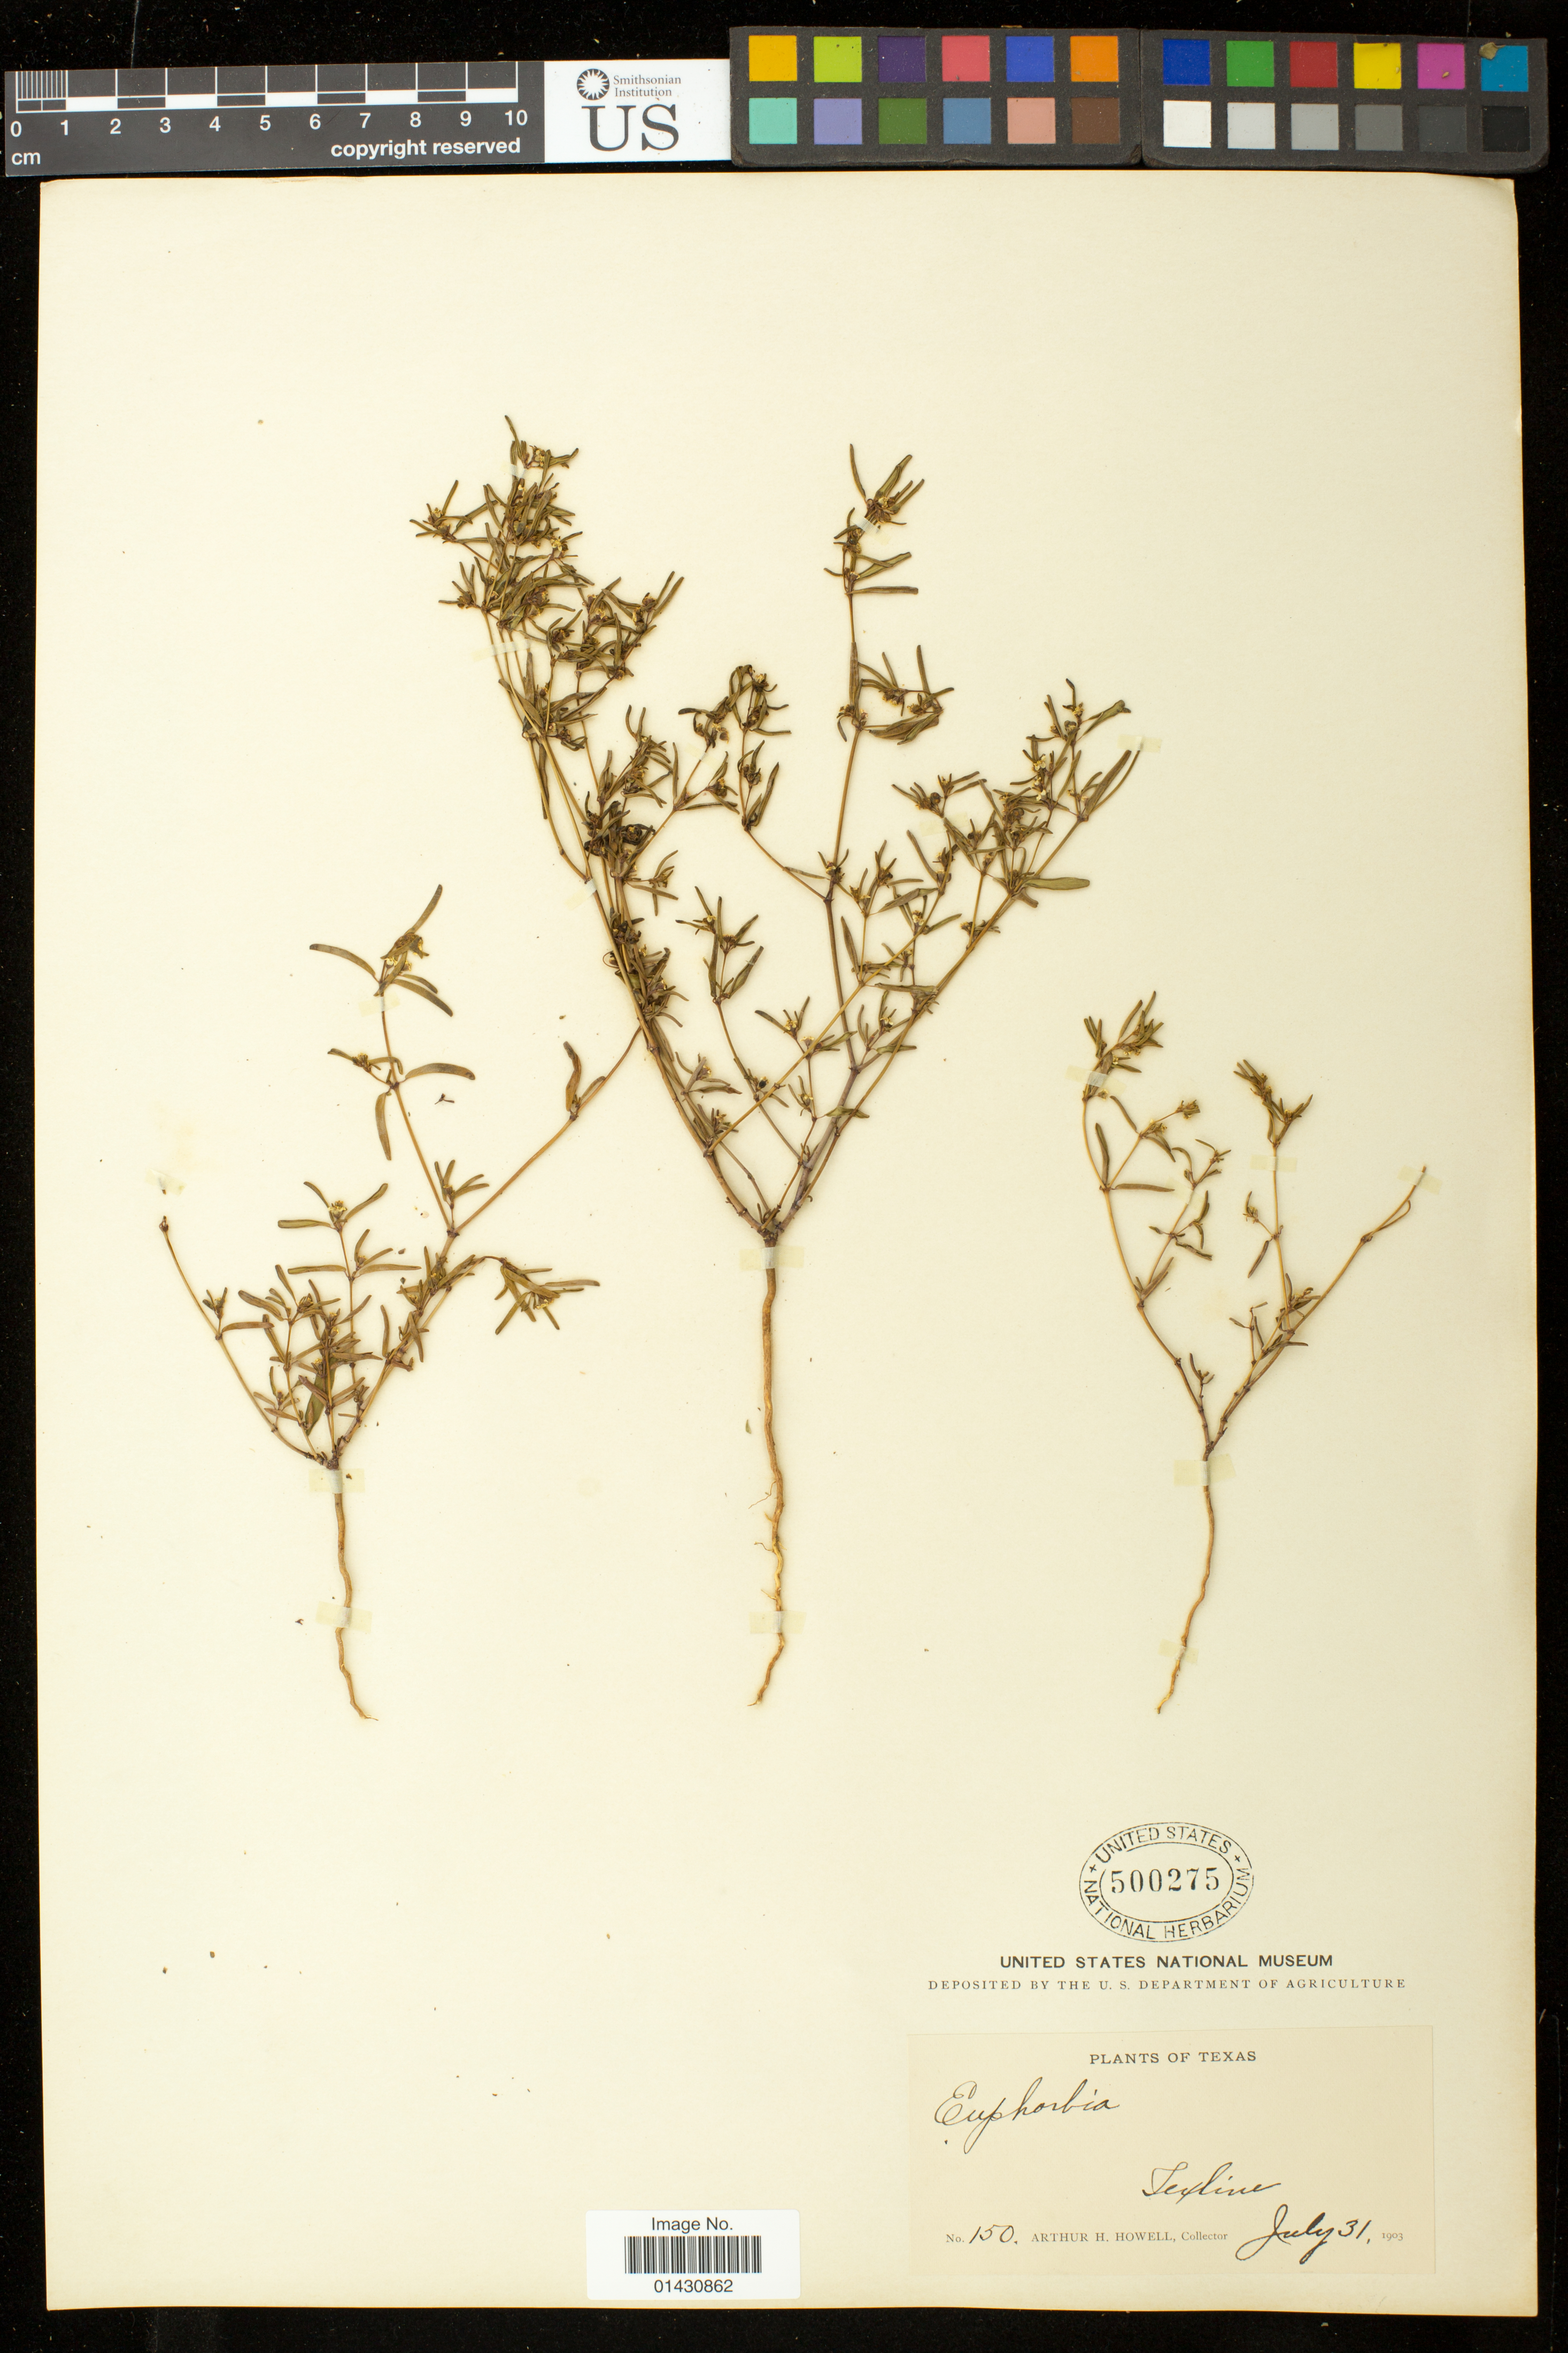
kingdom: Plantae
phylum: Tracheophyta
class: Magnoliopsida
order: Malpighiales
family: Euphorbiaceae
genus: Euphorbia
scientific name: Euphorbia missurica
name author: Raf.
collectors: A. H. Howell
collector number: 150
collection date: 1903-07-31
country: United States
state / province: Texas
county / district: Dallam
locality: Texline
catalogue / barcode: US 500275